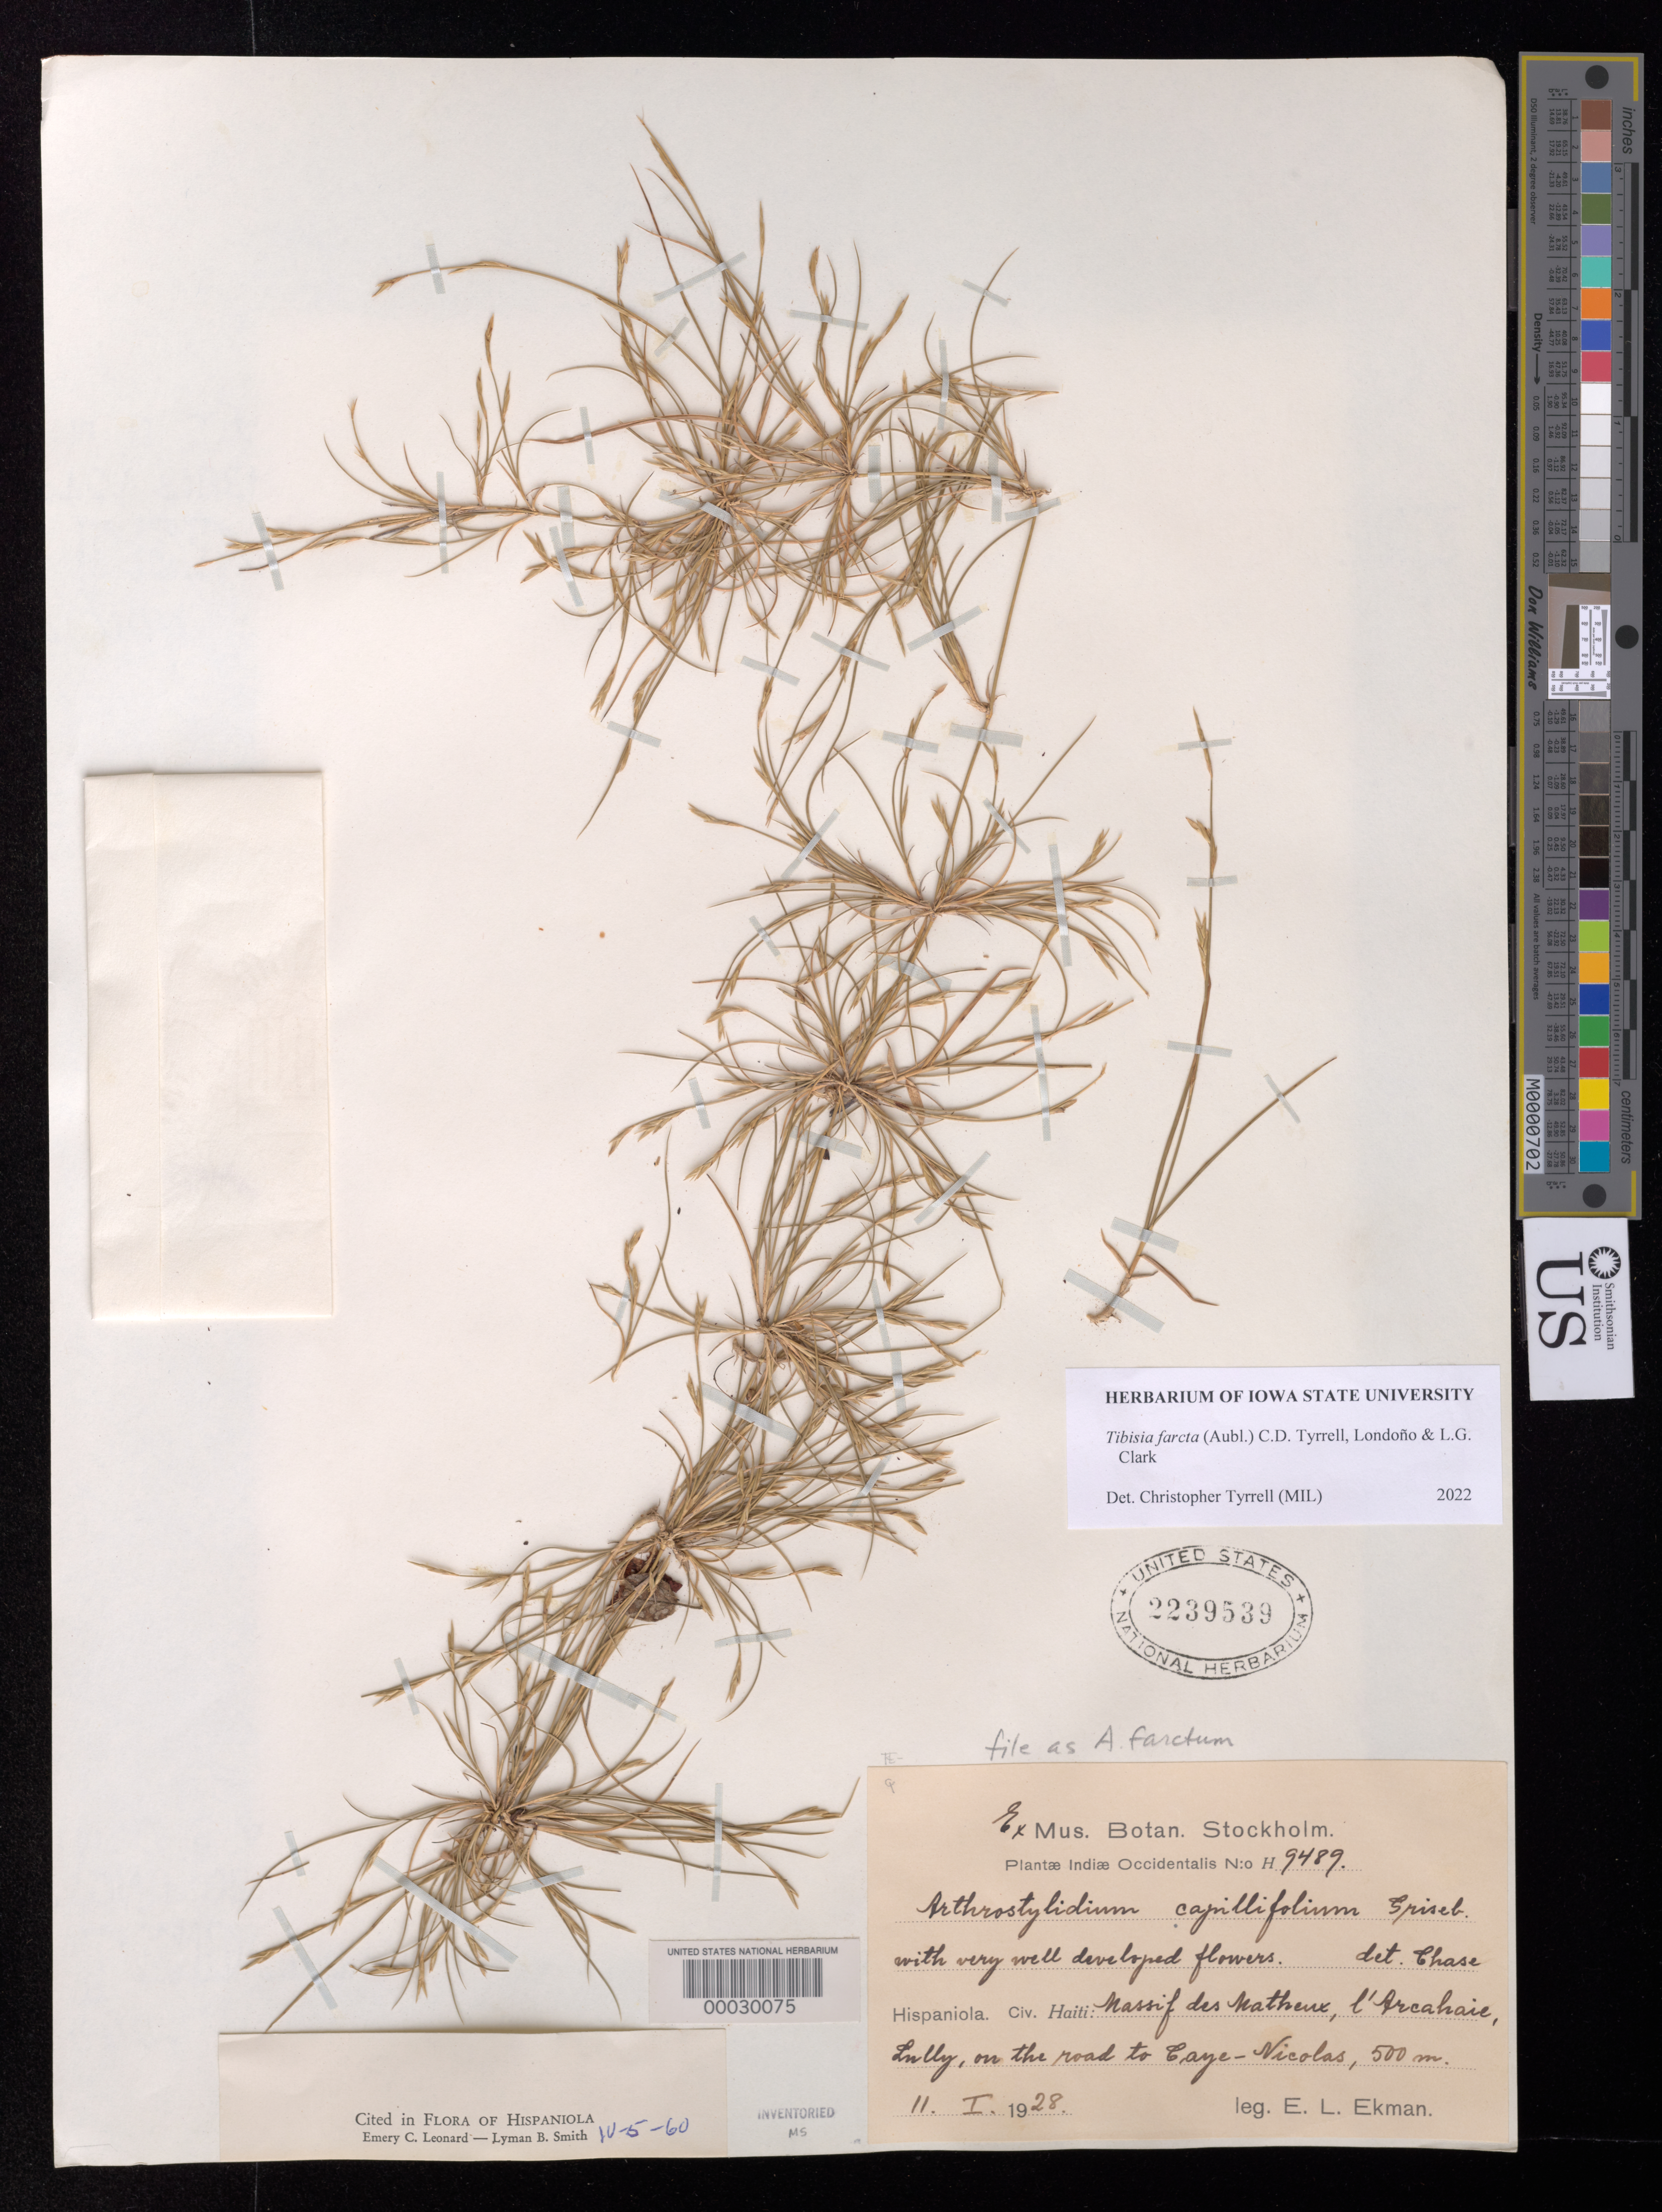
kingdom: Plantae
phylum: Tracheophyta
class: Liliopsida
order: Poales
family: Poaceae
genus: Tibisia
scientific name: Tibisia farcta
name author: (Aubl.) C.D. Tyrrell et al.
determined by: Tyrrell, Christopher D., (MIL), Milwaukee Public Museum (UNITED STATES)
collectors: E. L. Ekman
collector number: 9489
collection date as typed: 02 Jan 1928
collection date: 1928-01-02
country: Haiti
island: Hispaniola Island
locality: Nassif des natheux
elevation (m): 500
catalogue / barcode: US 2239539